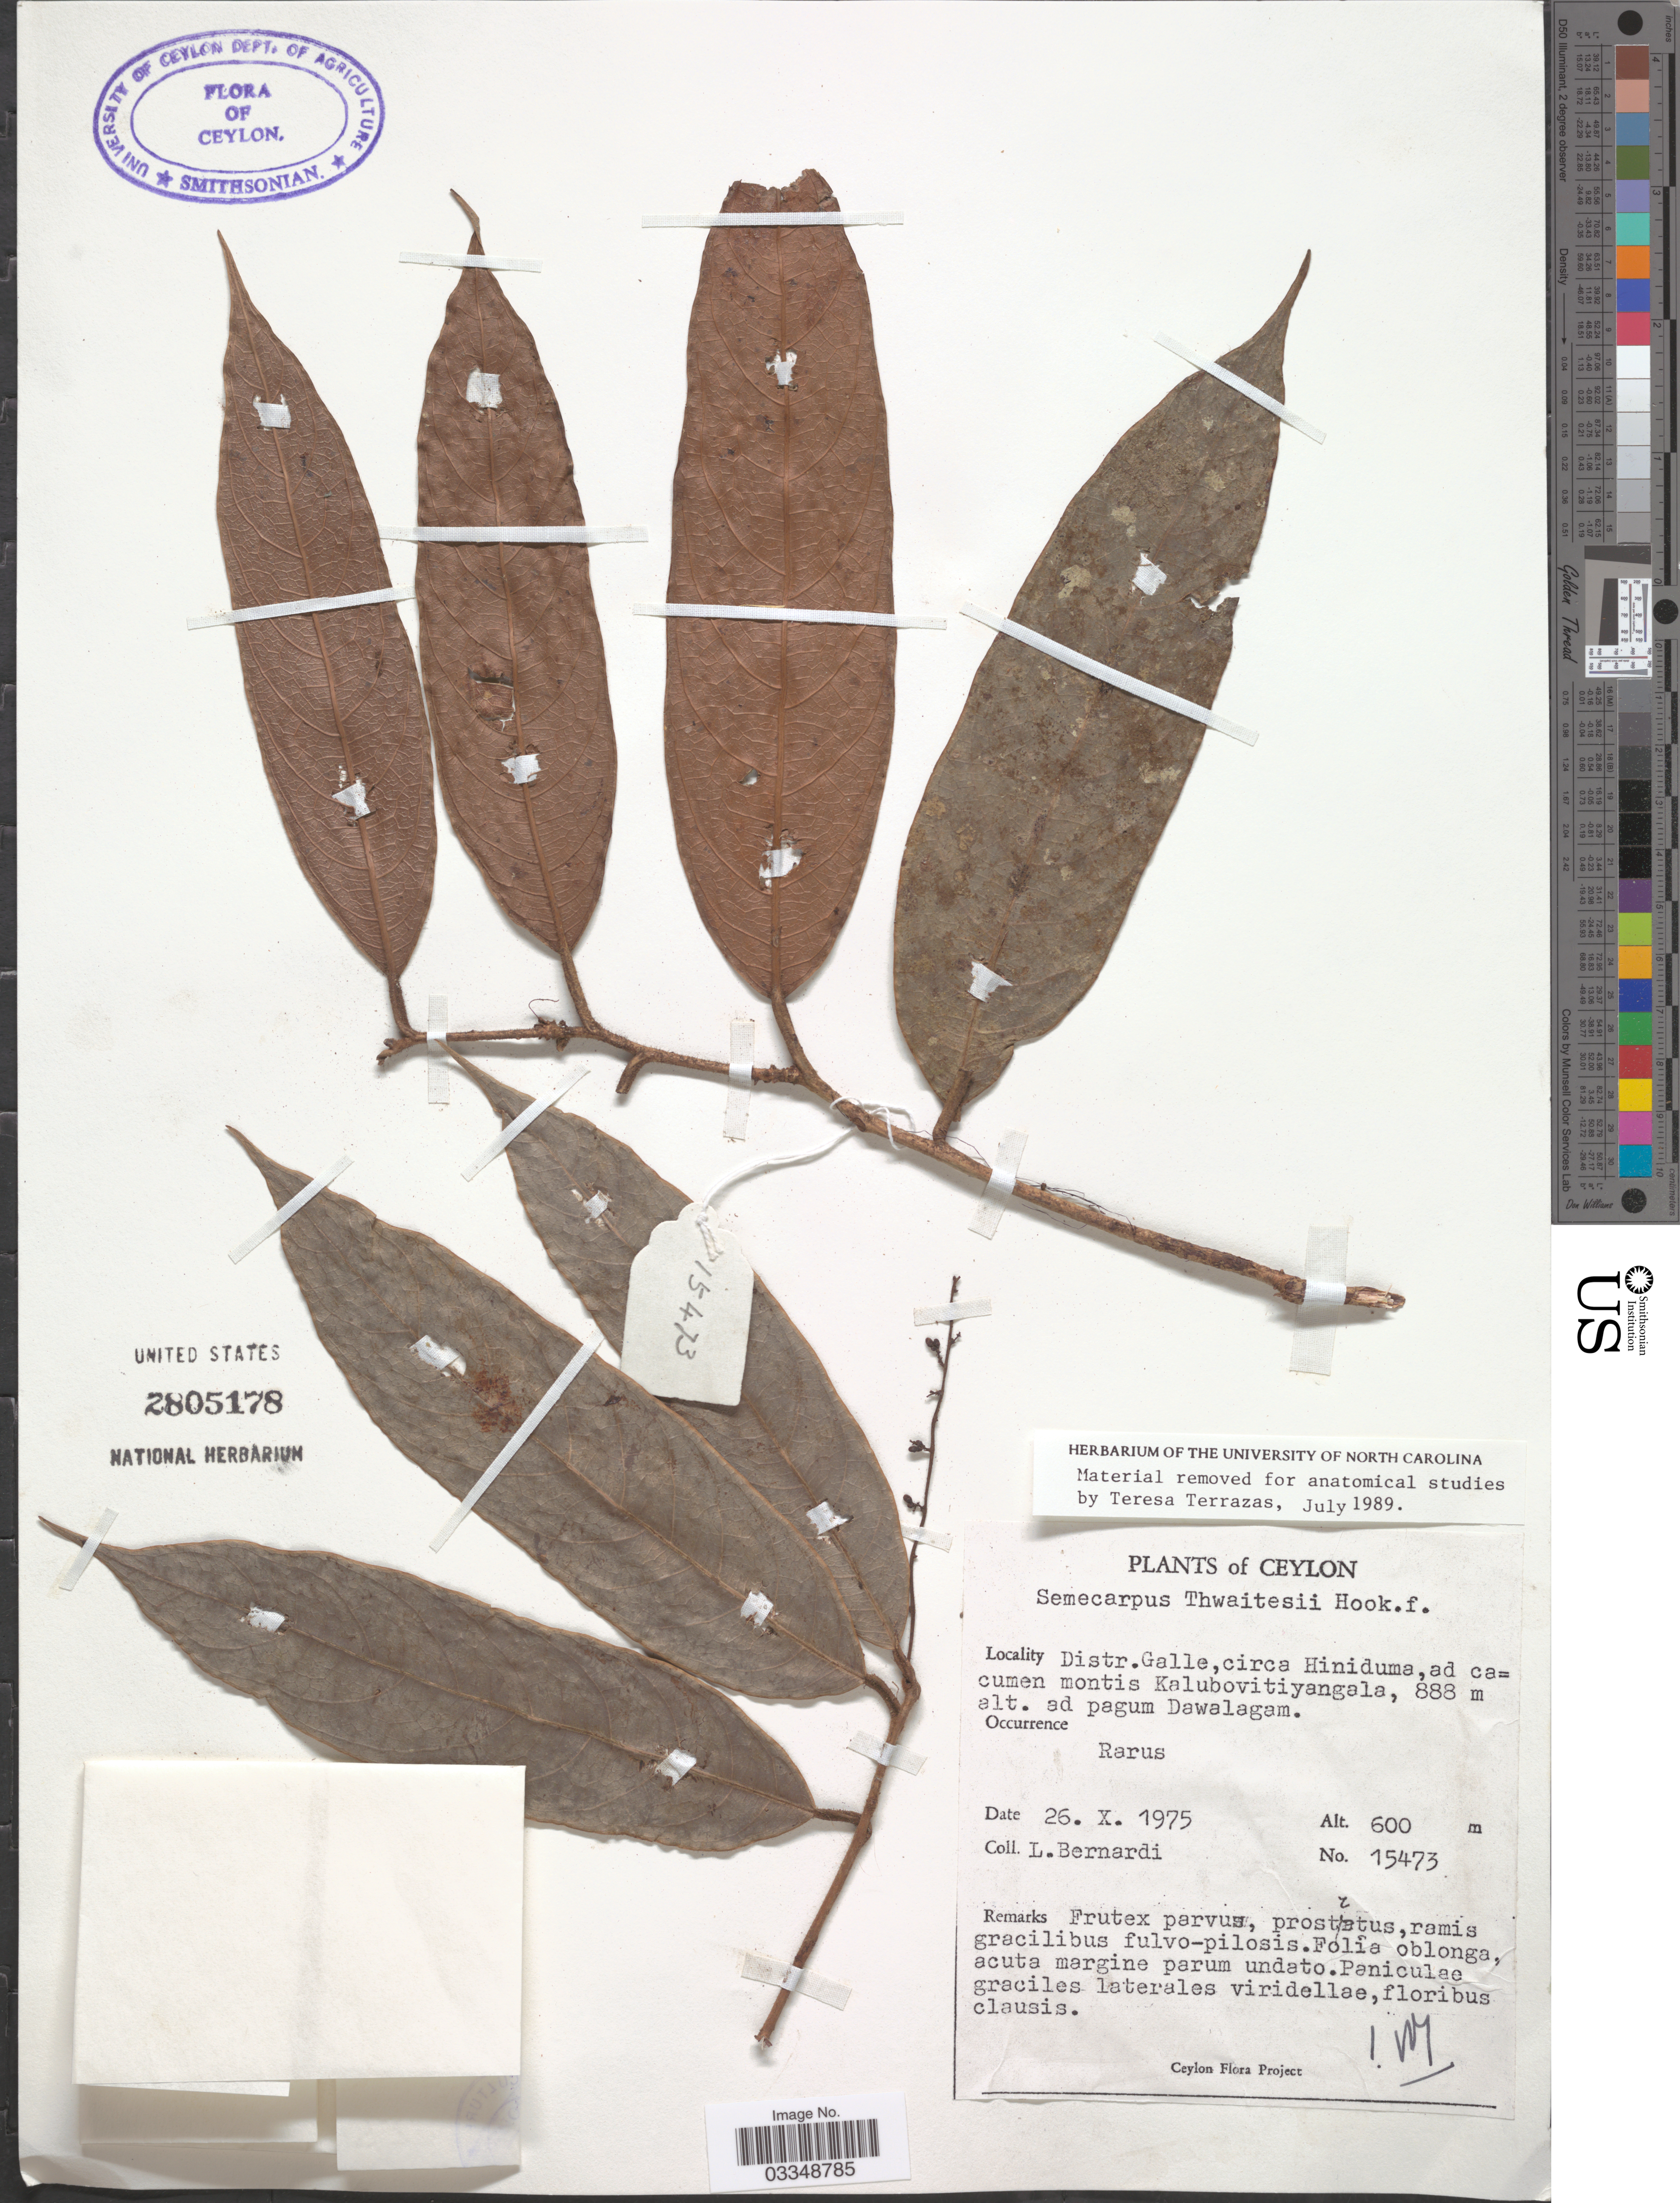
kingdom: Plantae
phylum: Tracheophyta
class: Magnoliopsida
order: Sapindales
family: Anacardiaceae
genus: Semecarpus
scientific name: Semecarpus thwaitesii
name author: Hook. f.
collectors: L. Bernardi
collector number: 15473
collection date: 1975-10-26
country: Sri Lanka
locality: Ceylon. Distr. Galle, circus Hiniduma, ad cacumen montis Kalubovitiyangala, ad pagum Dawalagam.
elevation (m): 600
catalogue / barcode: US 2805178